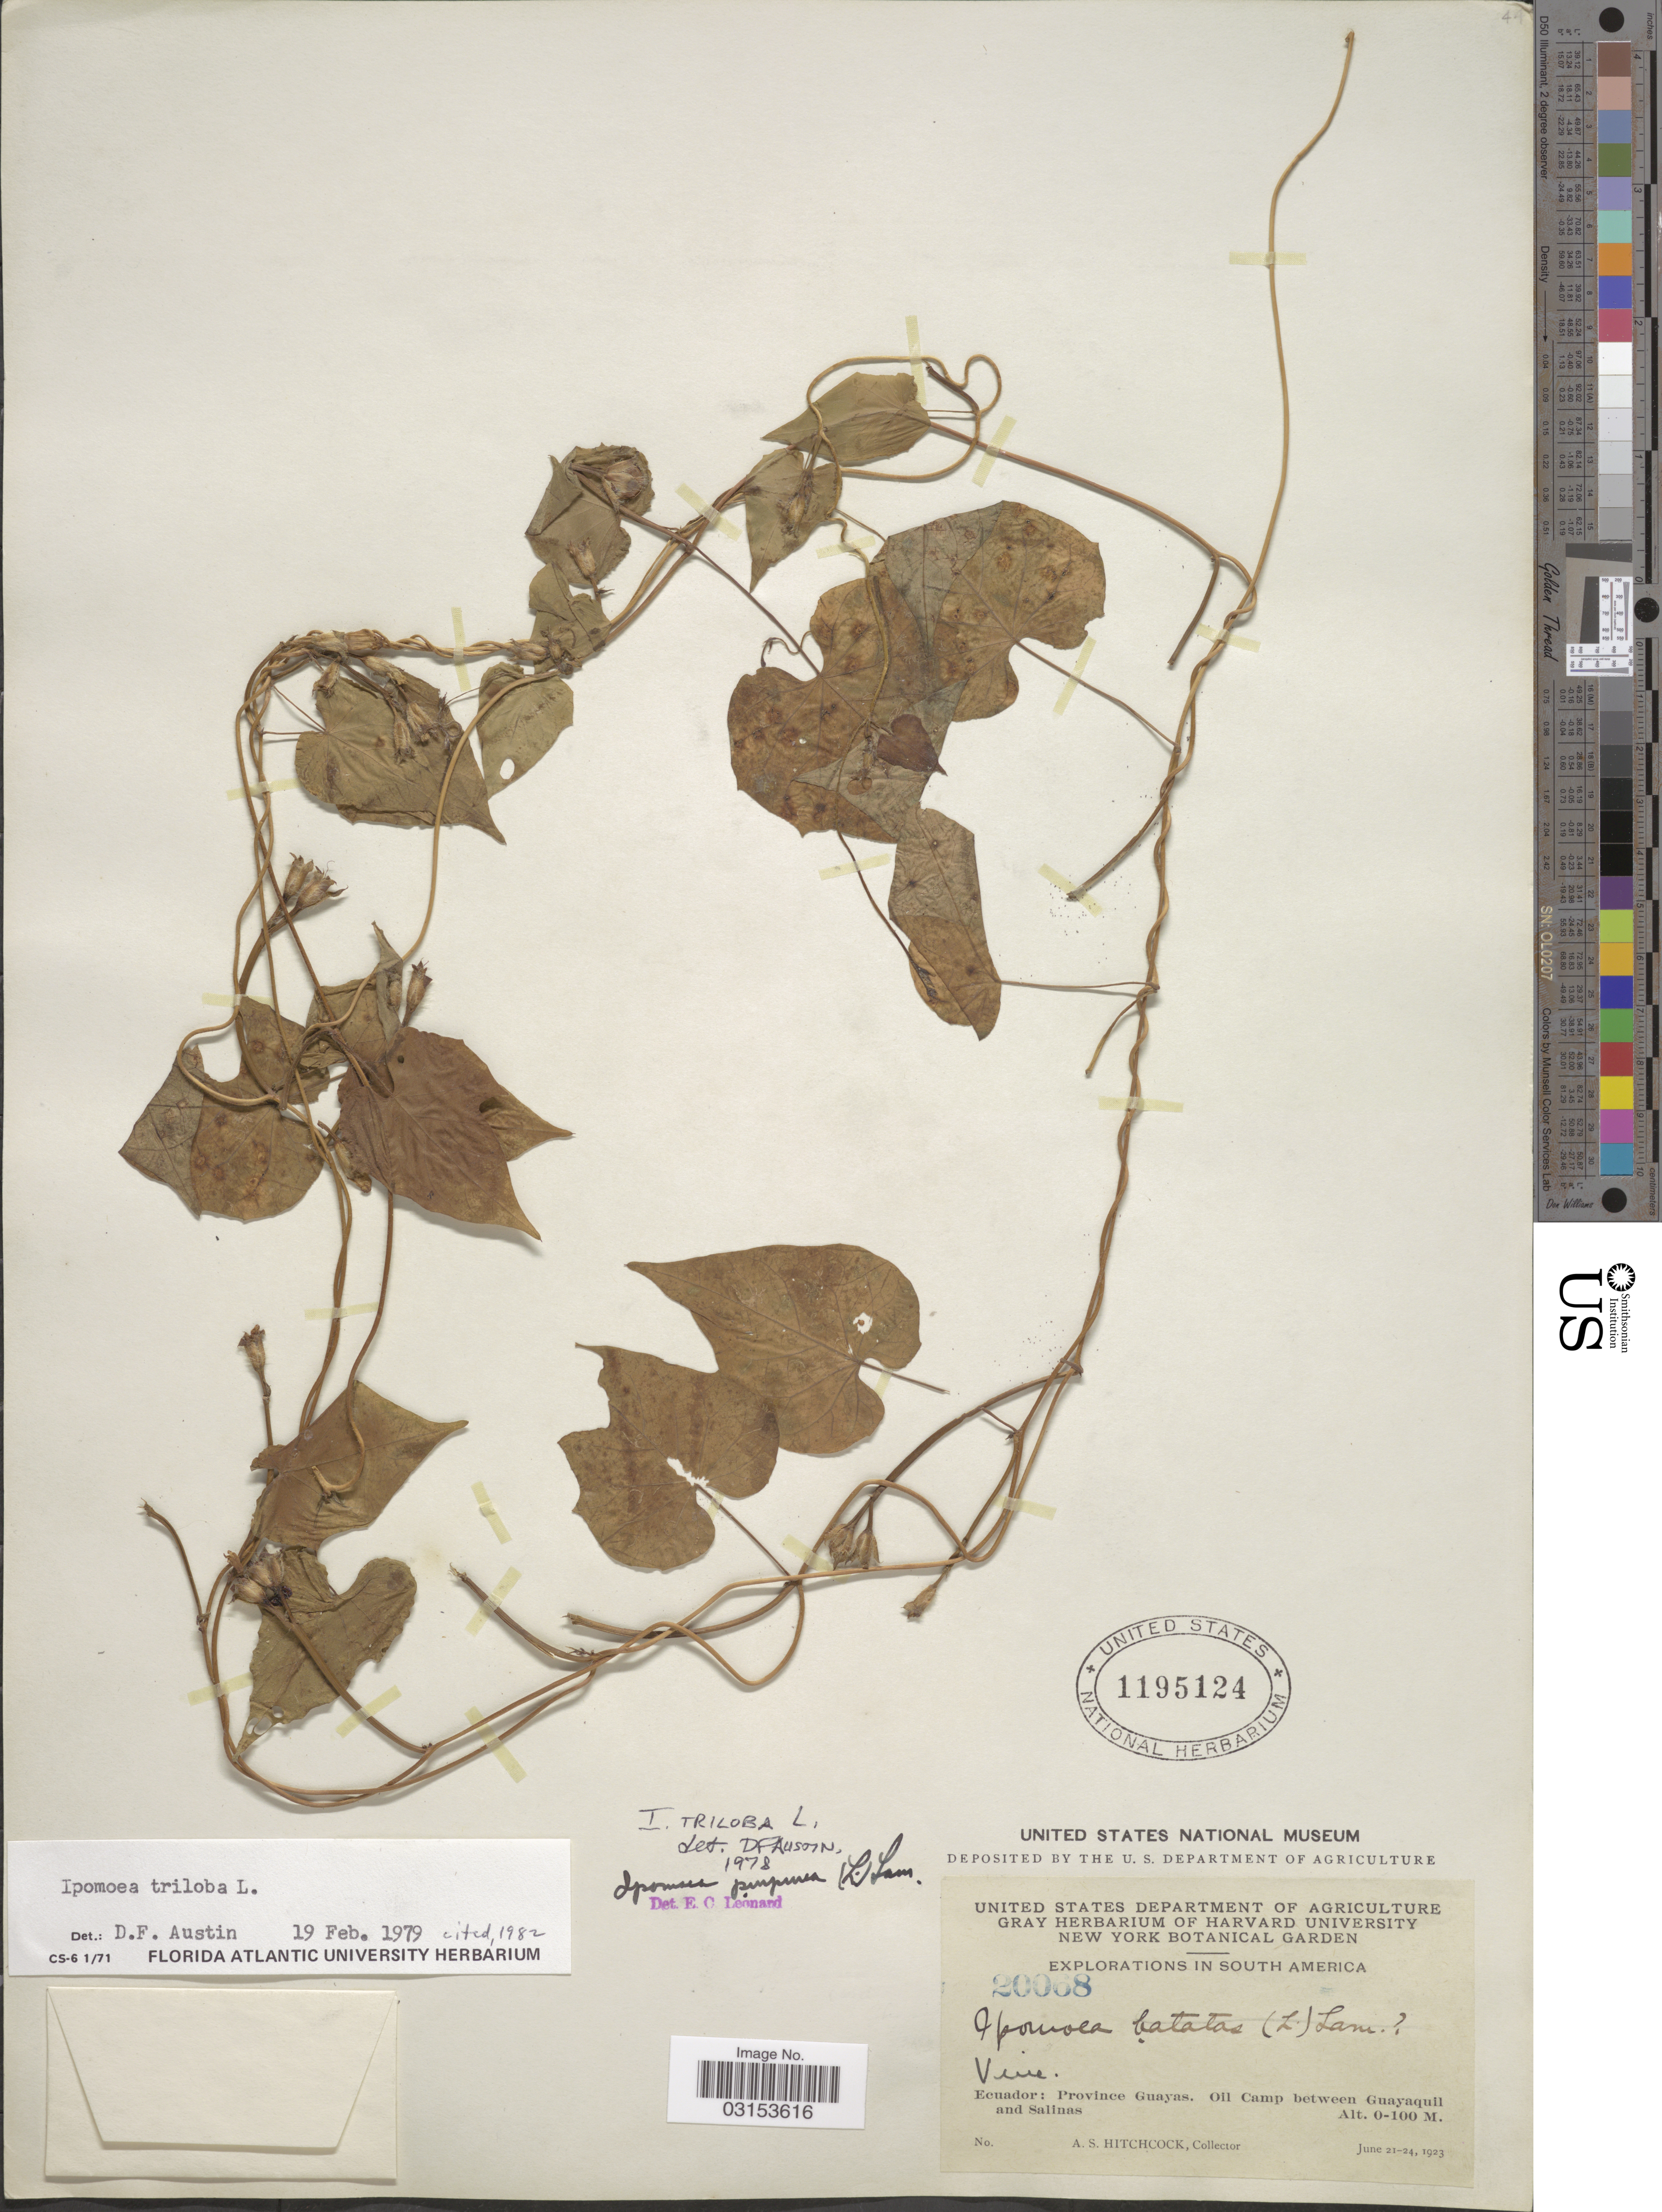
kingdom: Plantae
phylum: Tracheophyta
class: Magnoliopsida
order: Solanales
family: Convolvulaceae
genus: Ipomoea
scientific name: Ipomoea triloba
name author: L.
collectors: A. S. Hitchcock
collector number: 20068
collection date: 1923-06-21/1923-06-24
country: Ecuador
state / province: Guayas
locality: Oil Camp between Guayaquil and Salinas.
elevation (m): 0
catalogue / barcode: US 1195124